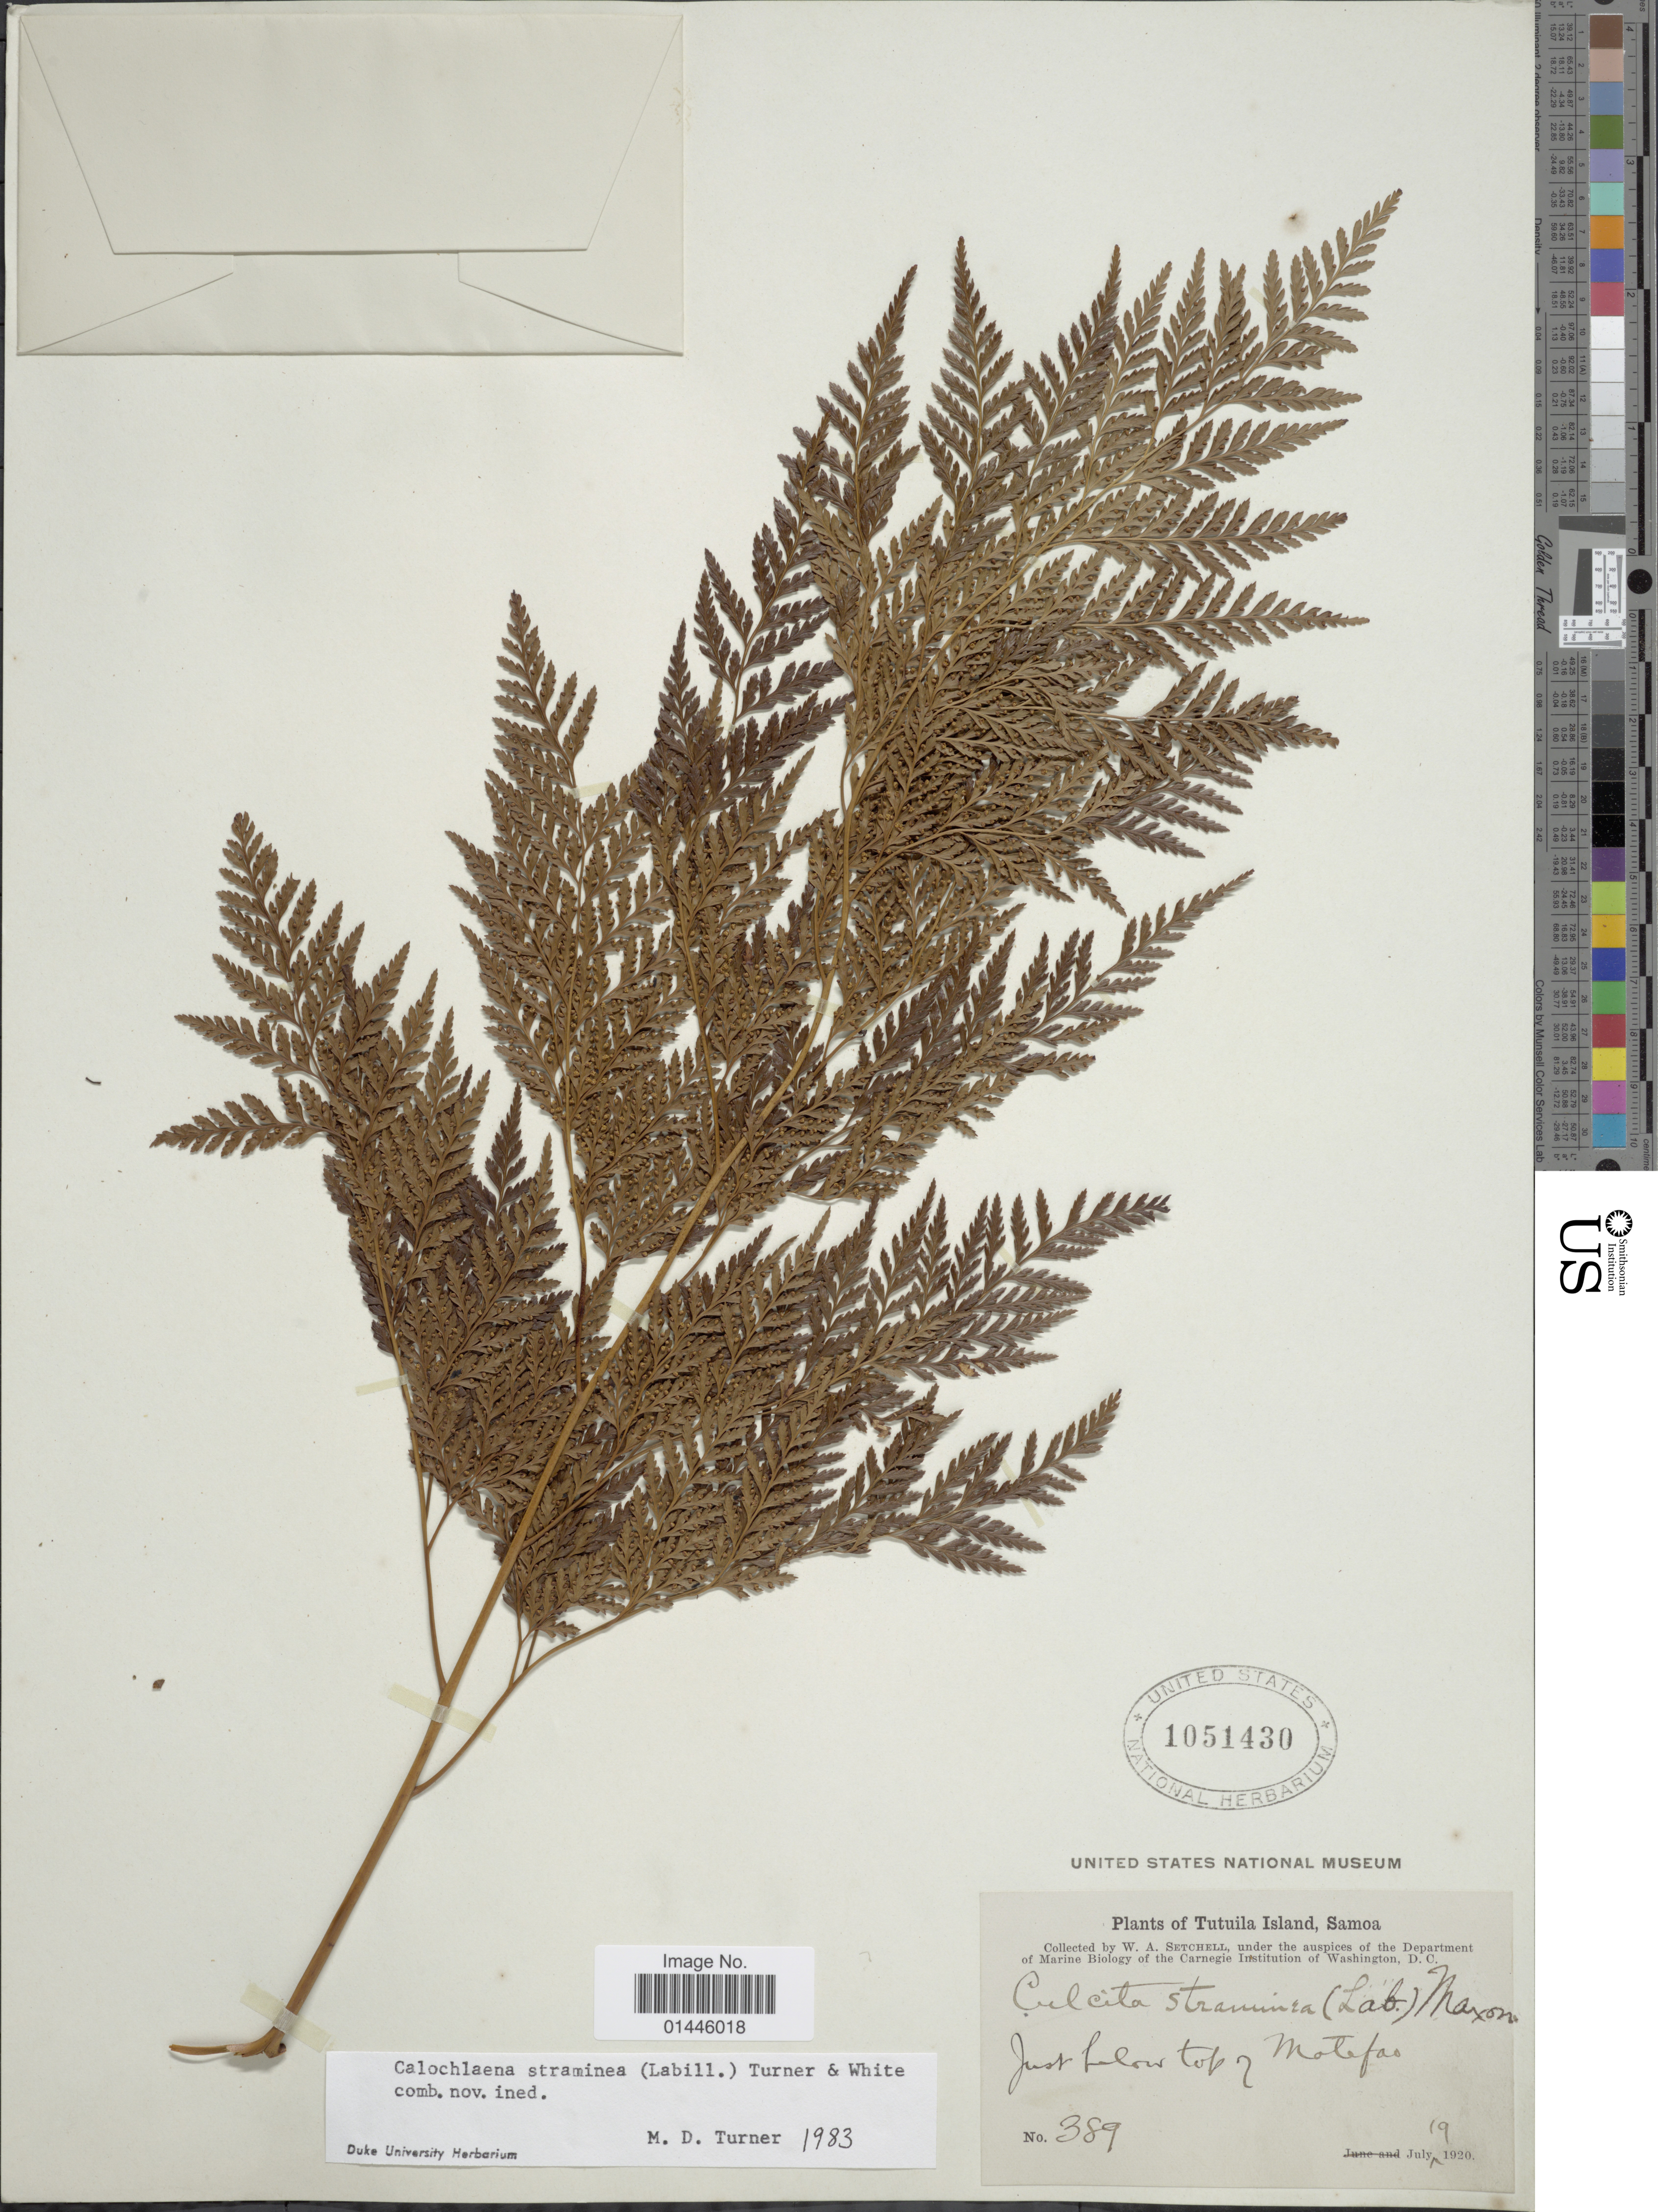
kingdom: Plantae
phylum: Tracheophyta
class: Polypodiopsida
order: Cyatheales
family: Dicksoniaceae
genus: Calochlaena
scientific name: Calochlaena straminea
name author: (Labill.) M.D. Turner & R.A. White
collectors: W. Setchell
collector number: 389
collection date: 1920-07-19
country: American Samoa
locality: Turuila Island, Samoa, just below top of Motefao [interpreted].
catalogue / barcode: US 1051430